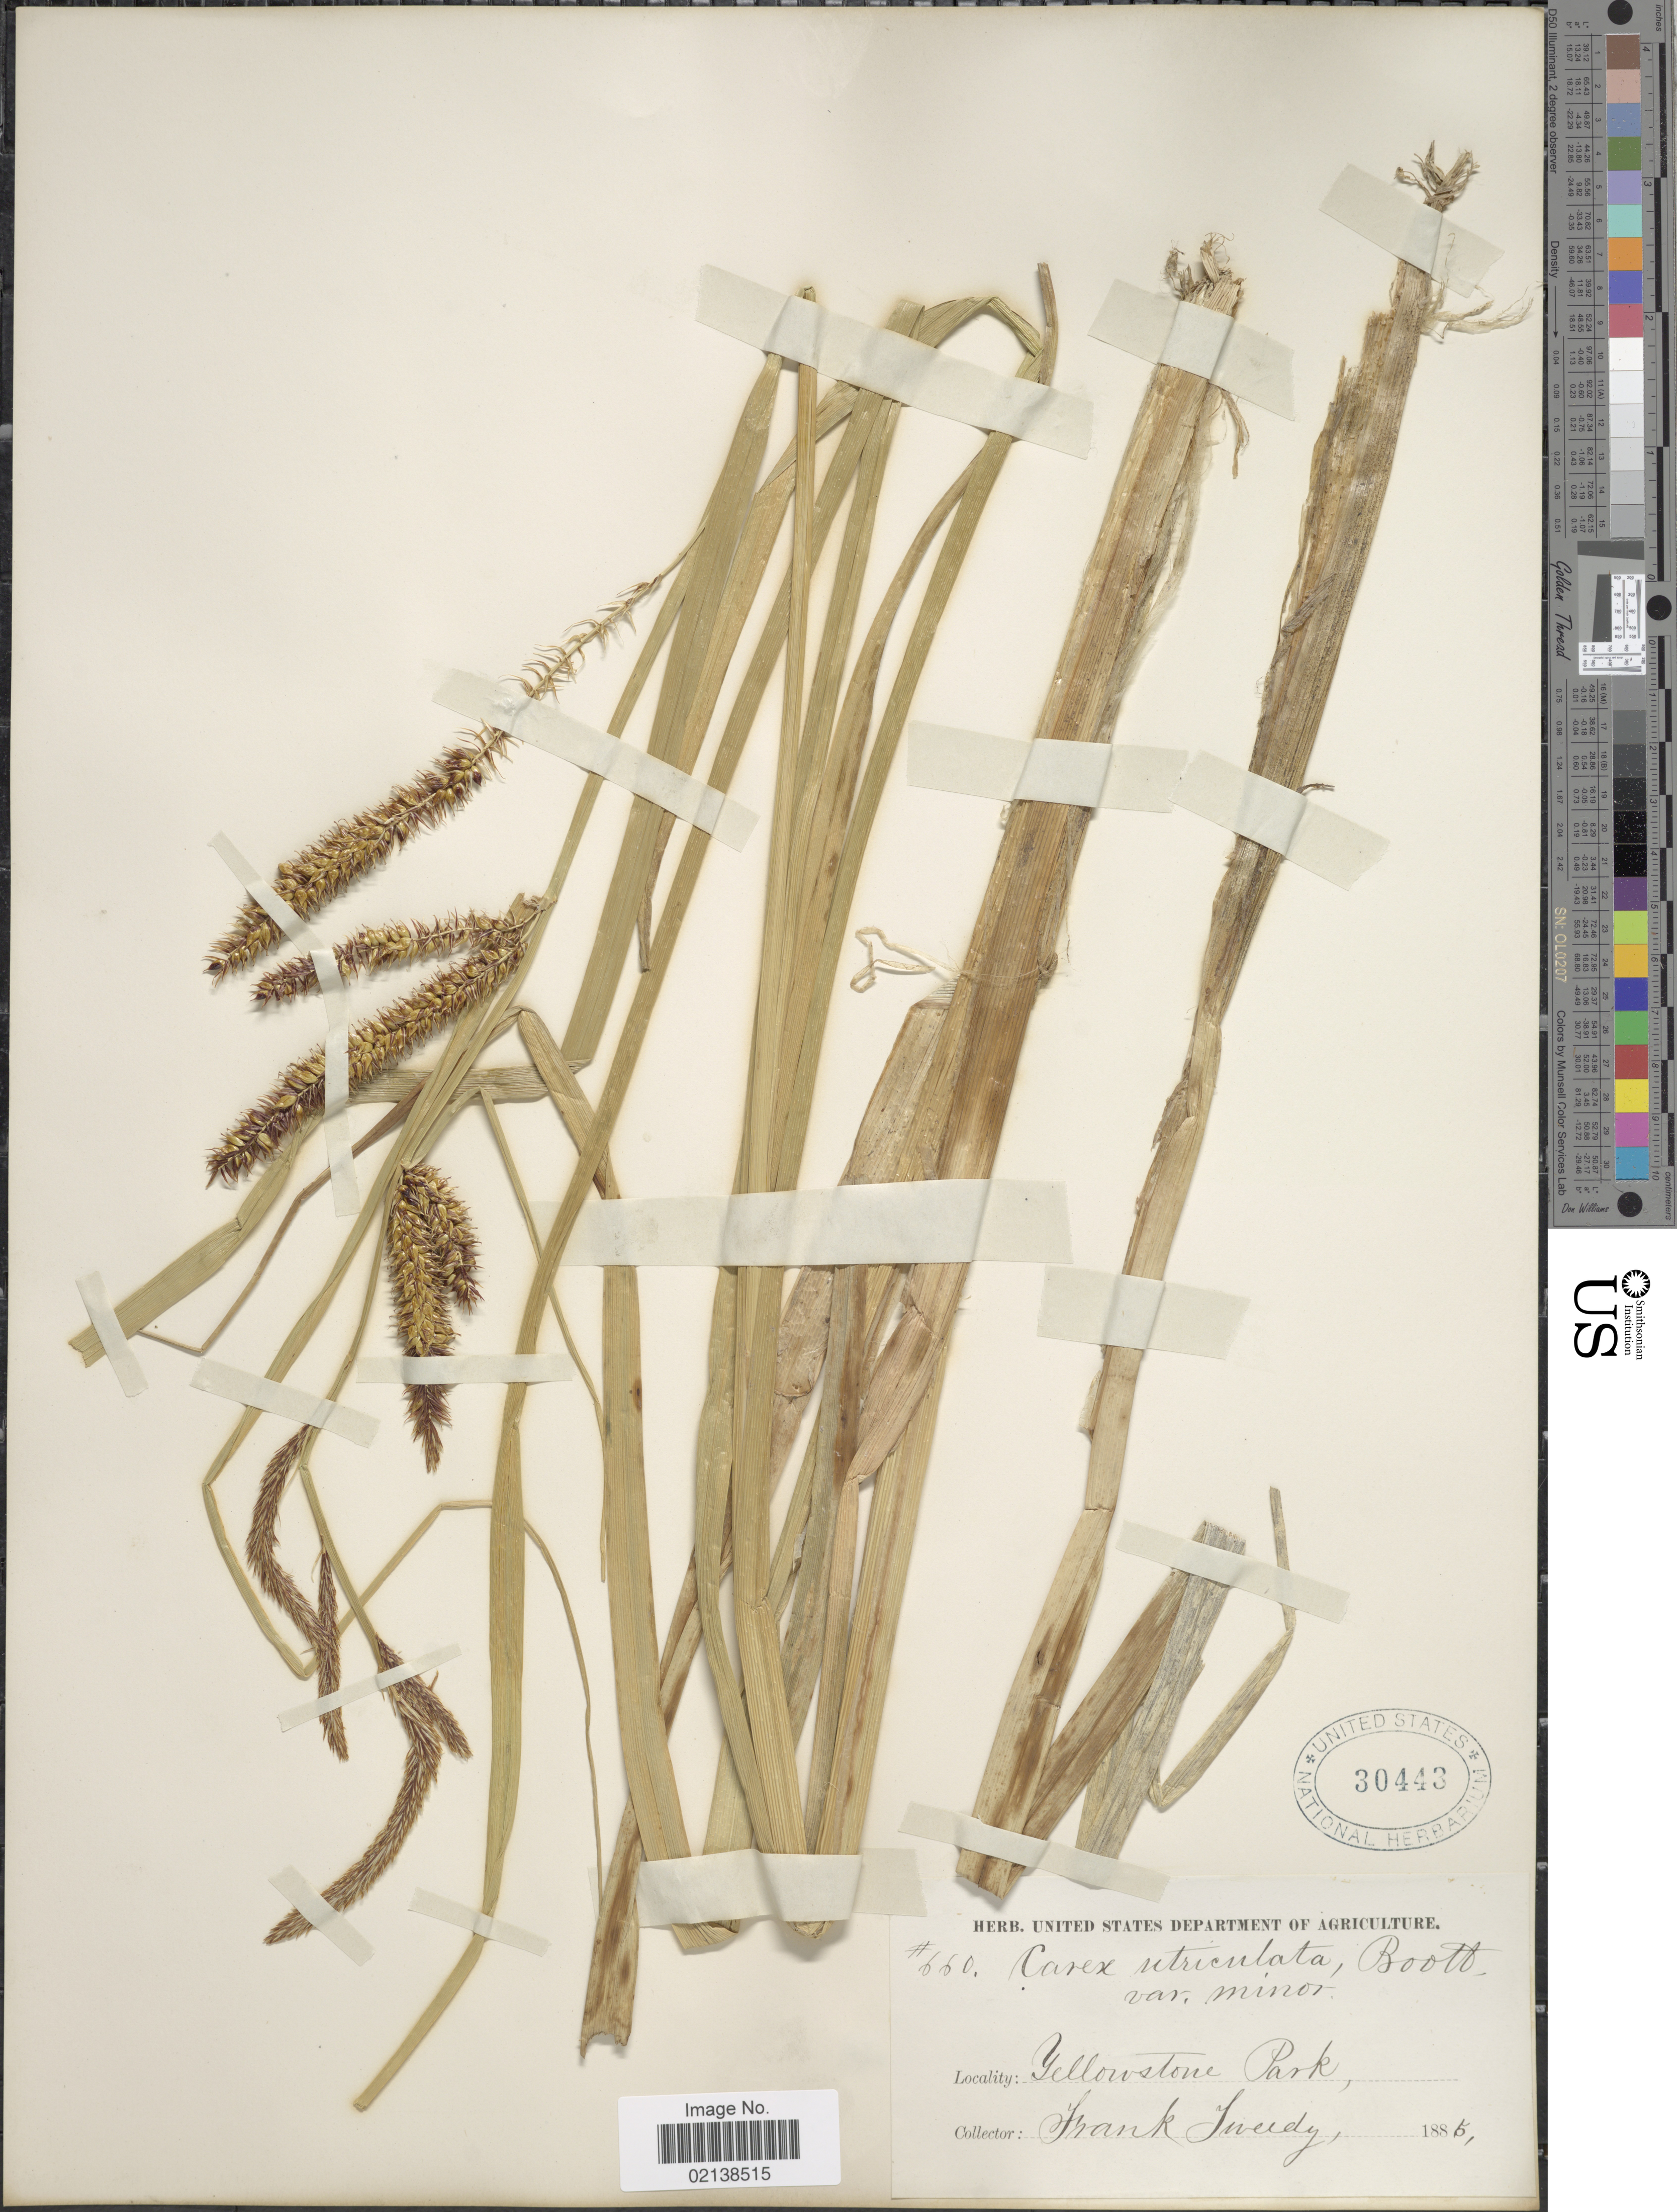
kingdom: Plantae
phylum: Tracheophyta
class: Liliopsida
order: Poales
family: Cyperaceae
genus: Carex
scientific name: Carex utriculata var. minor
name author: Boott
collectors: F. Tweedy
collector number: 660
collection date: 1886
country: United States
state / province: Wyoming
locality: Yellowstone Park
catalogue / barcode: US 30443